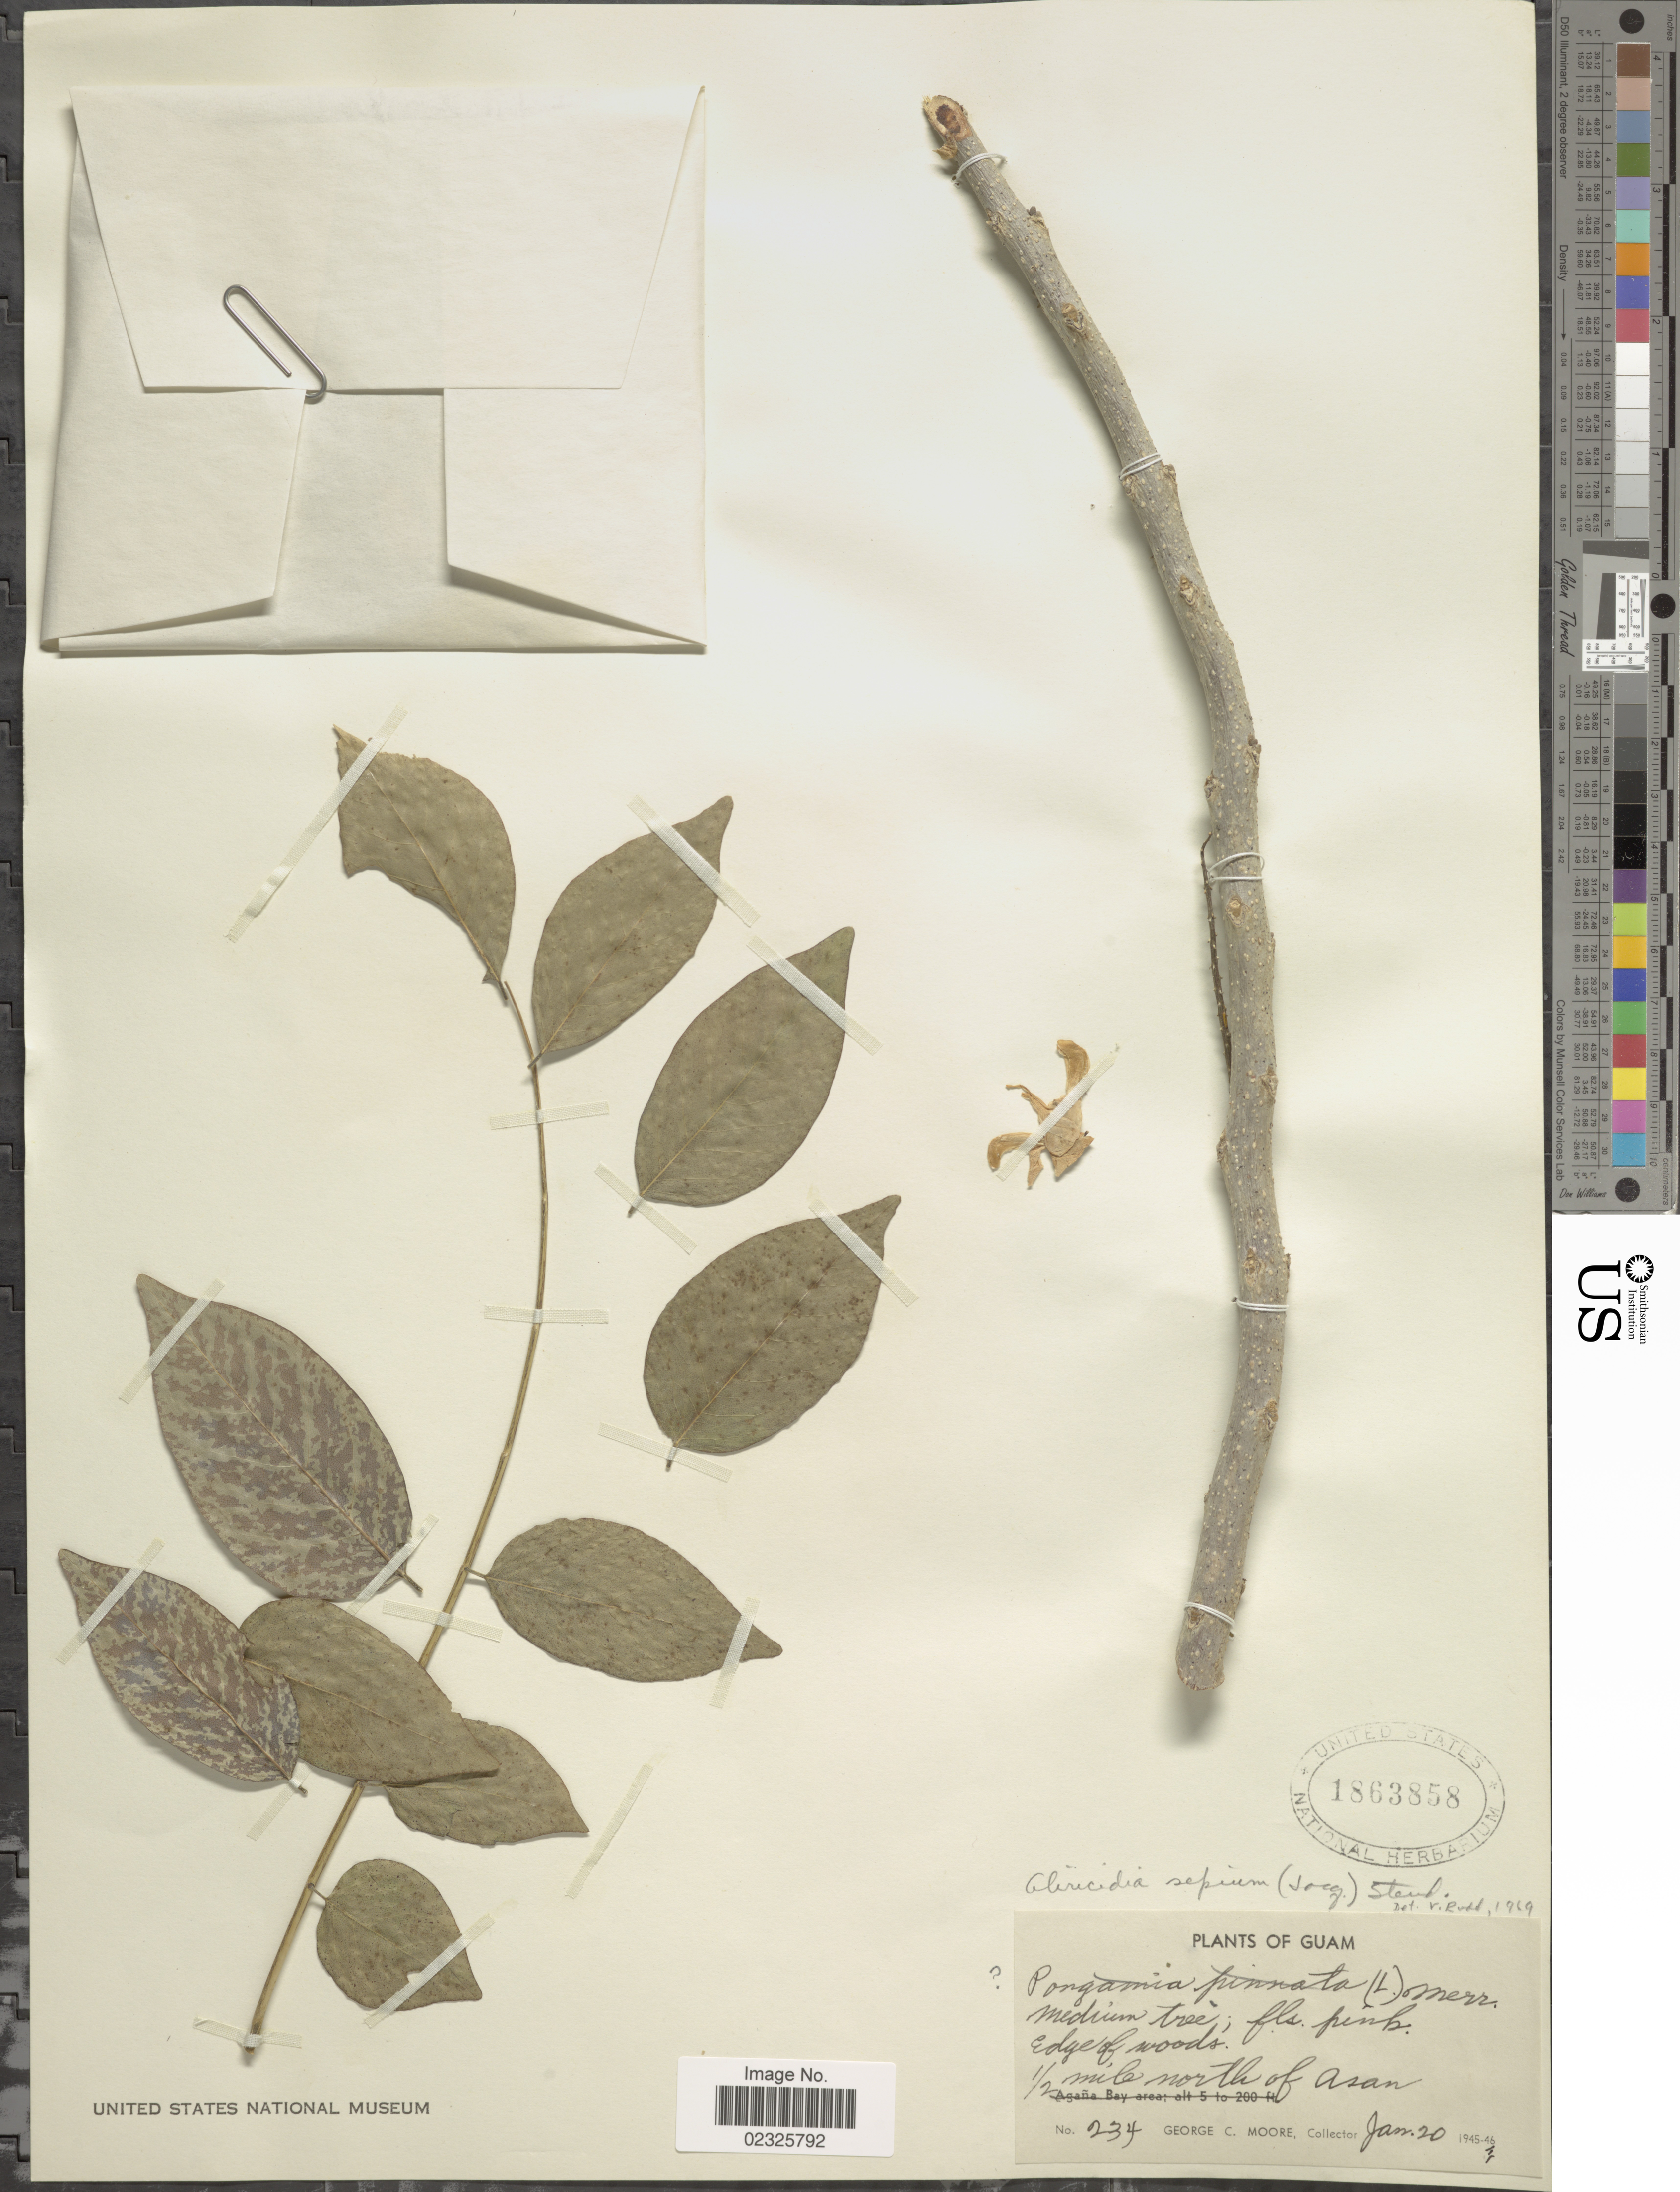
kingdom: Plantae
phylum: Tracheophyta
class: Magnoliopsida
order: Fabales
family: Fabaceae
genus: Gliricidia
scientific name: Gliricidia sepium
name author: (Jacq.) Kunth ex Walp.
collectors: G. C. Moore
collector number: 234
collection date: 1845-01-20/1946-01-20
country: Guam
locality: ½ mile north of Asan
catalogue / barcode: US 1863858